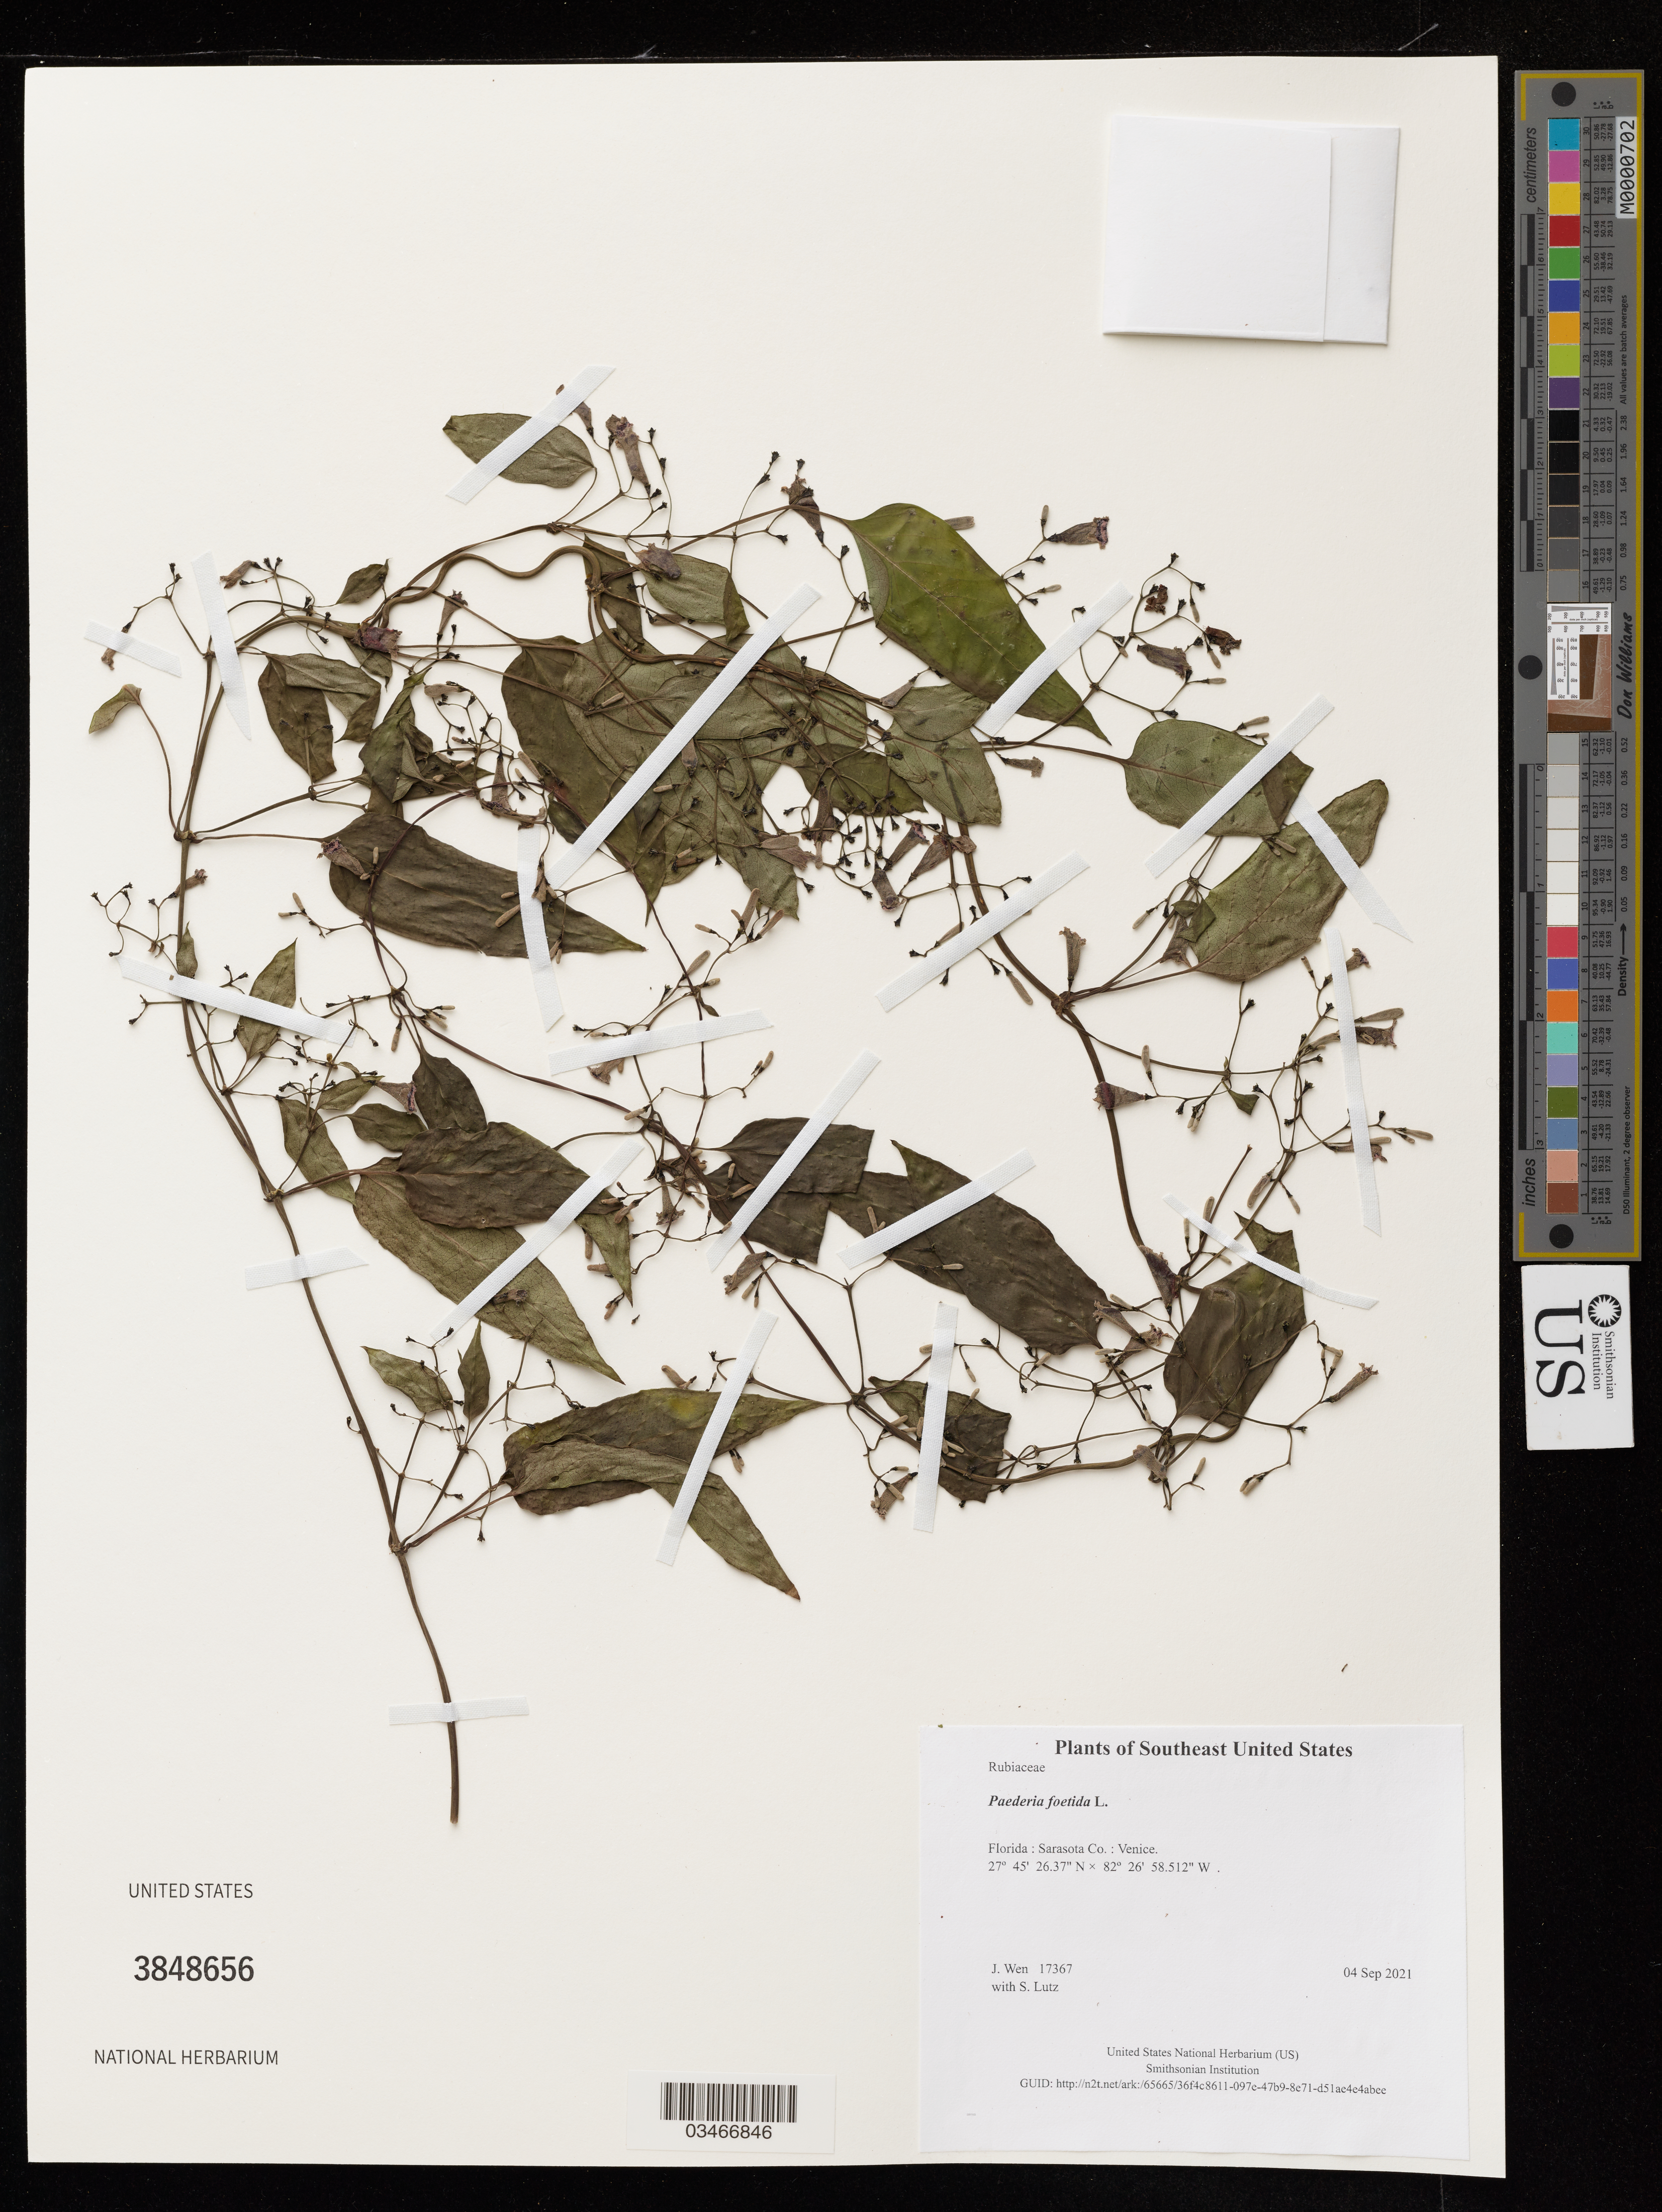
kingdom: Plantae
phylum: Tracheophyta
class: Magnoliopsida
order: Gentianales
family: Rubiaceae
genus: Paederia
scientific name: Paederia foetida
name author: L.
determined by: Wen, Jun, (BOT), Smithsonian Institution - National Museum of Natural History (UNITED STATES)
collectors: J. Wen & S. Lutz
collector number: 17367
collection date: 2021-09-04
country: United States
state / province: Florida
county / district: Sarasota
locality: Venice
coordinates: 27.757325 N, 82.4495868 W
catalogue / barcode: US 3848656